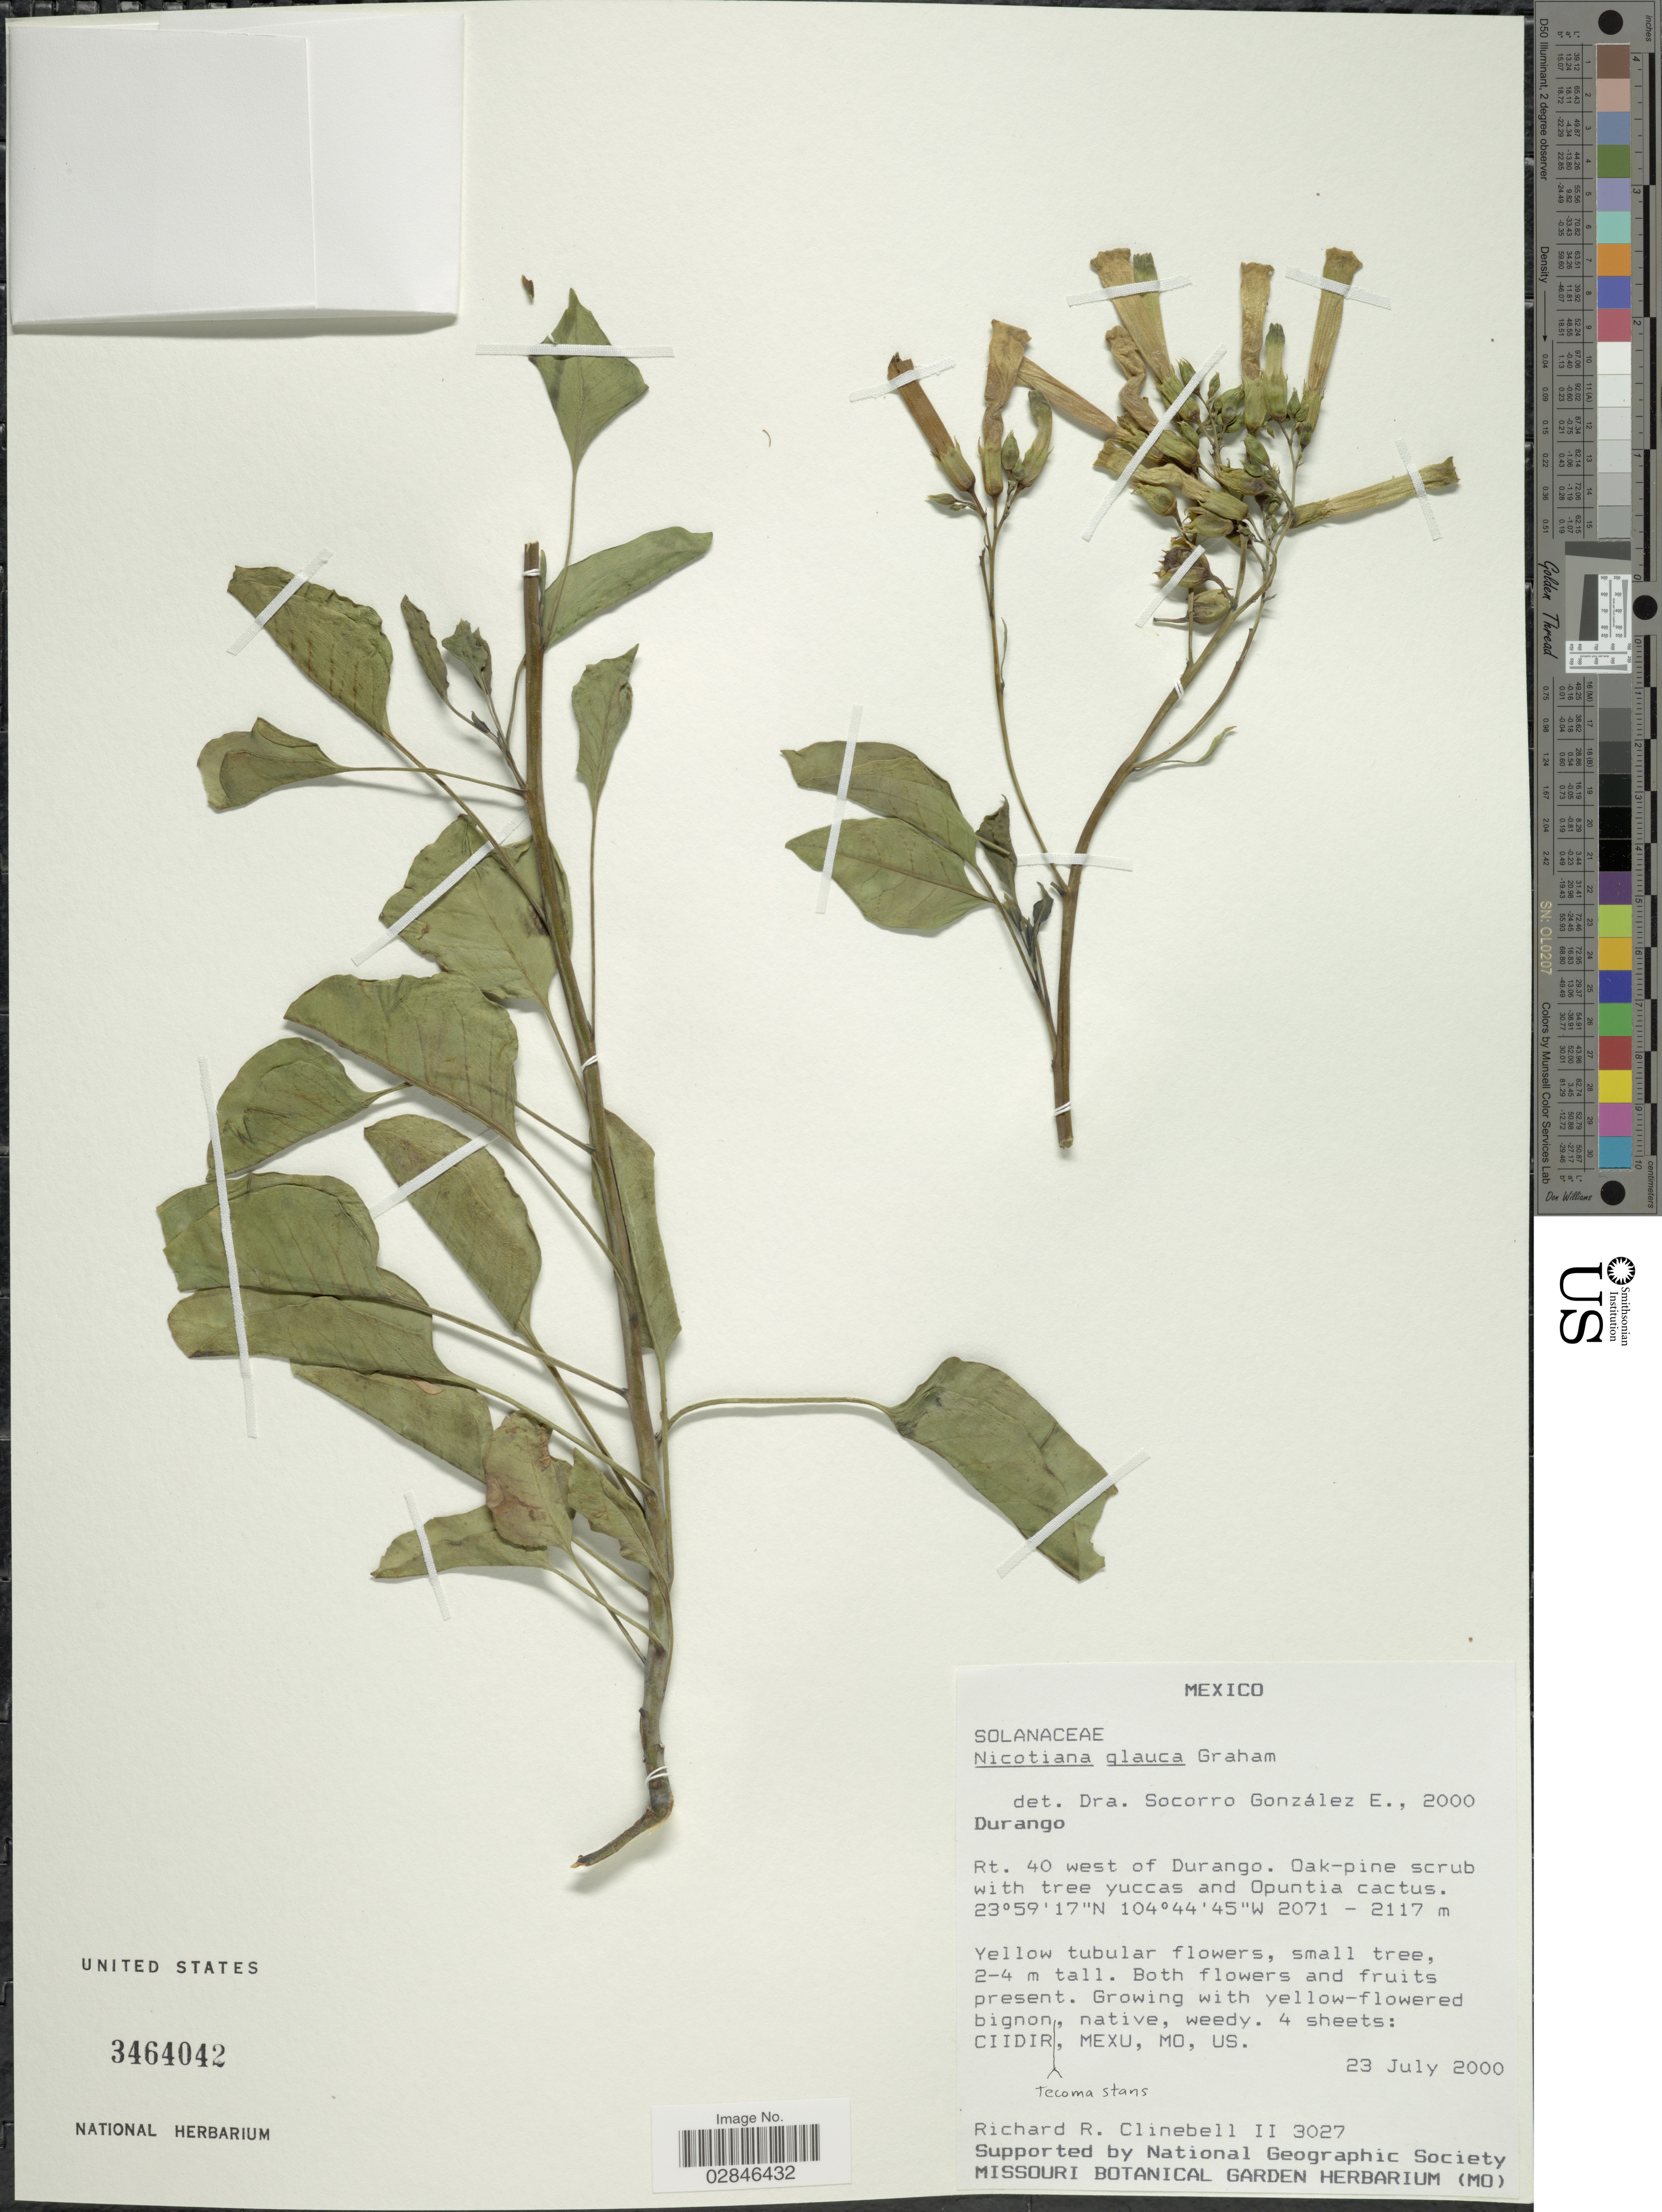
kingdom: Plantae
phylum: Tracheophyta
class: Magnoliopsida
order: Solanales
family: Solanaceae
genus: Nicotiana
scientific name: Nicotiana glauca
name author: Graham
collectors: R. Clinebell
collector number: II3027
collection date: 2000-07-23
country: Mexico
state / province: Durango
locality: Rt. 40 west of Durango.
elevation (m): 2071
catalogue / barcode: US 3464042